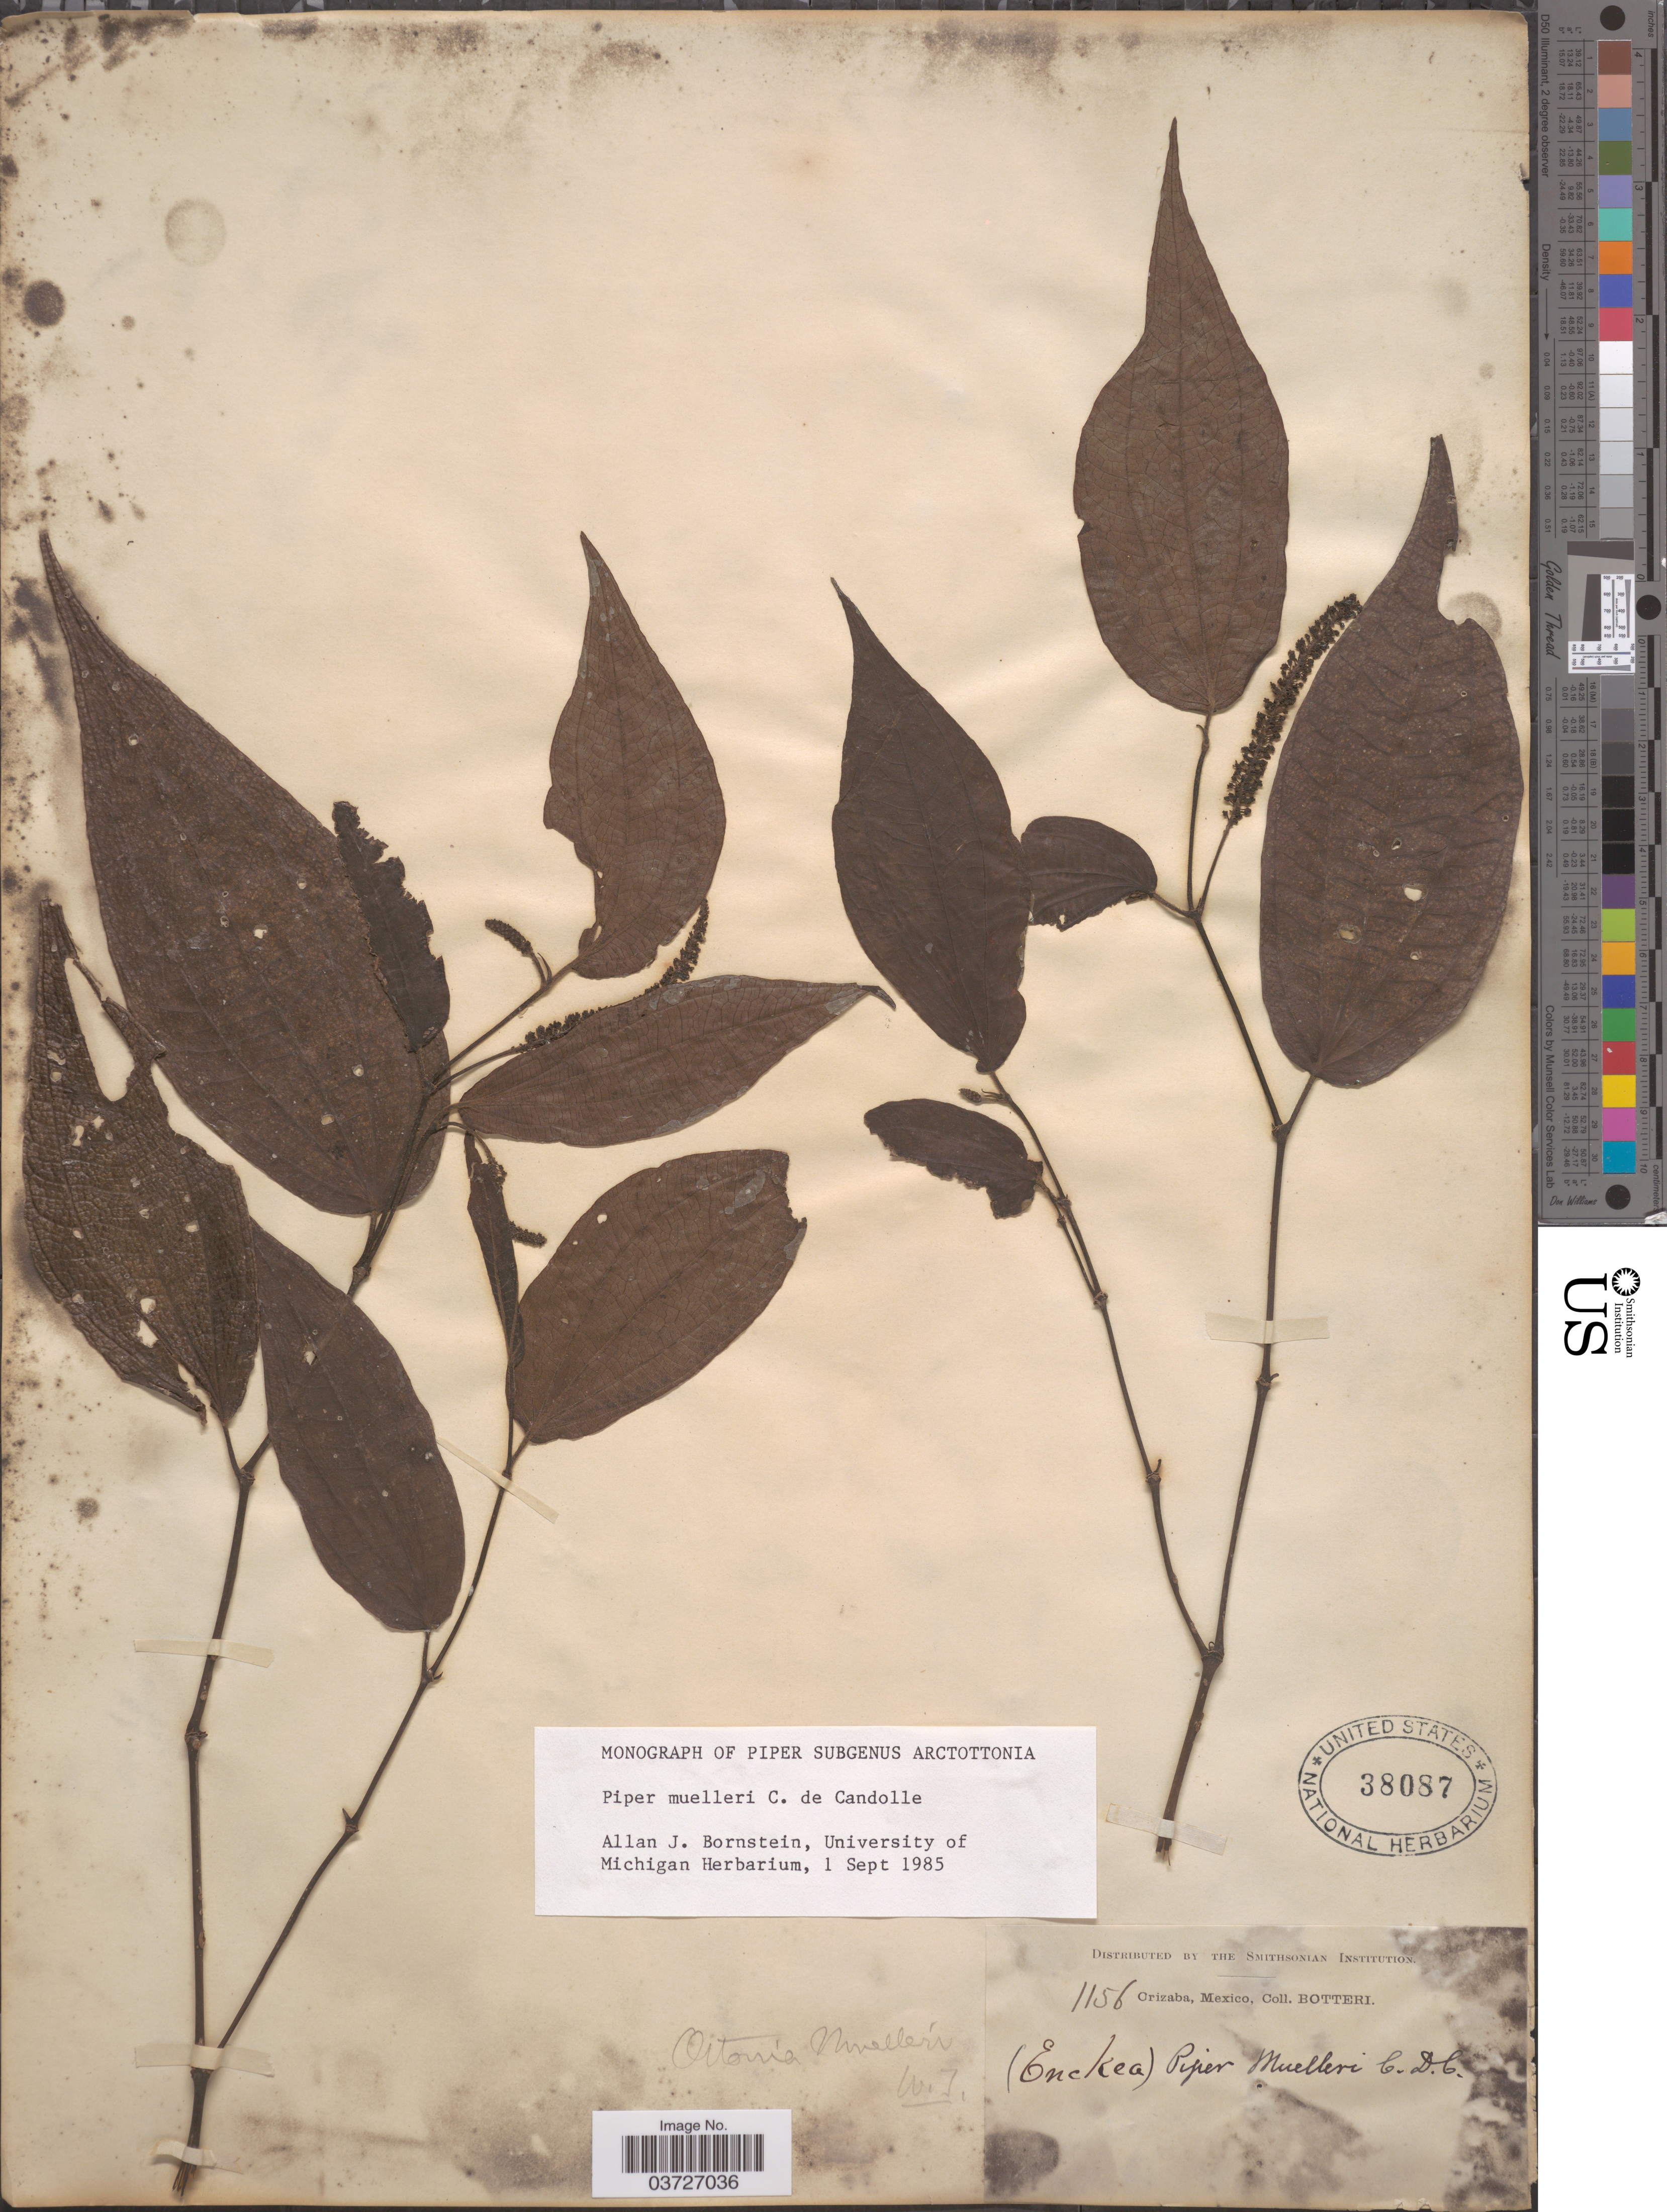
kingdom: Plantae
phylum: Tracheophyta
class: Magnoliopsida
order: Piperales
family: Piperaceae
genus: Piper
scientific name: Piper muelleri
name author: C. DC.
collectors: -. Botteri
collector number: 1156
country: Mexico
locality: Orizaba.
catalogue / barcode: US 38087